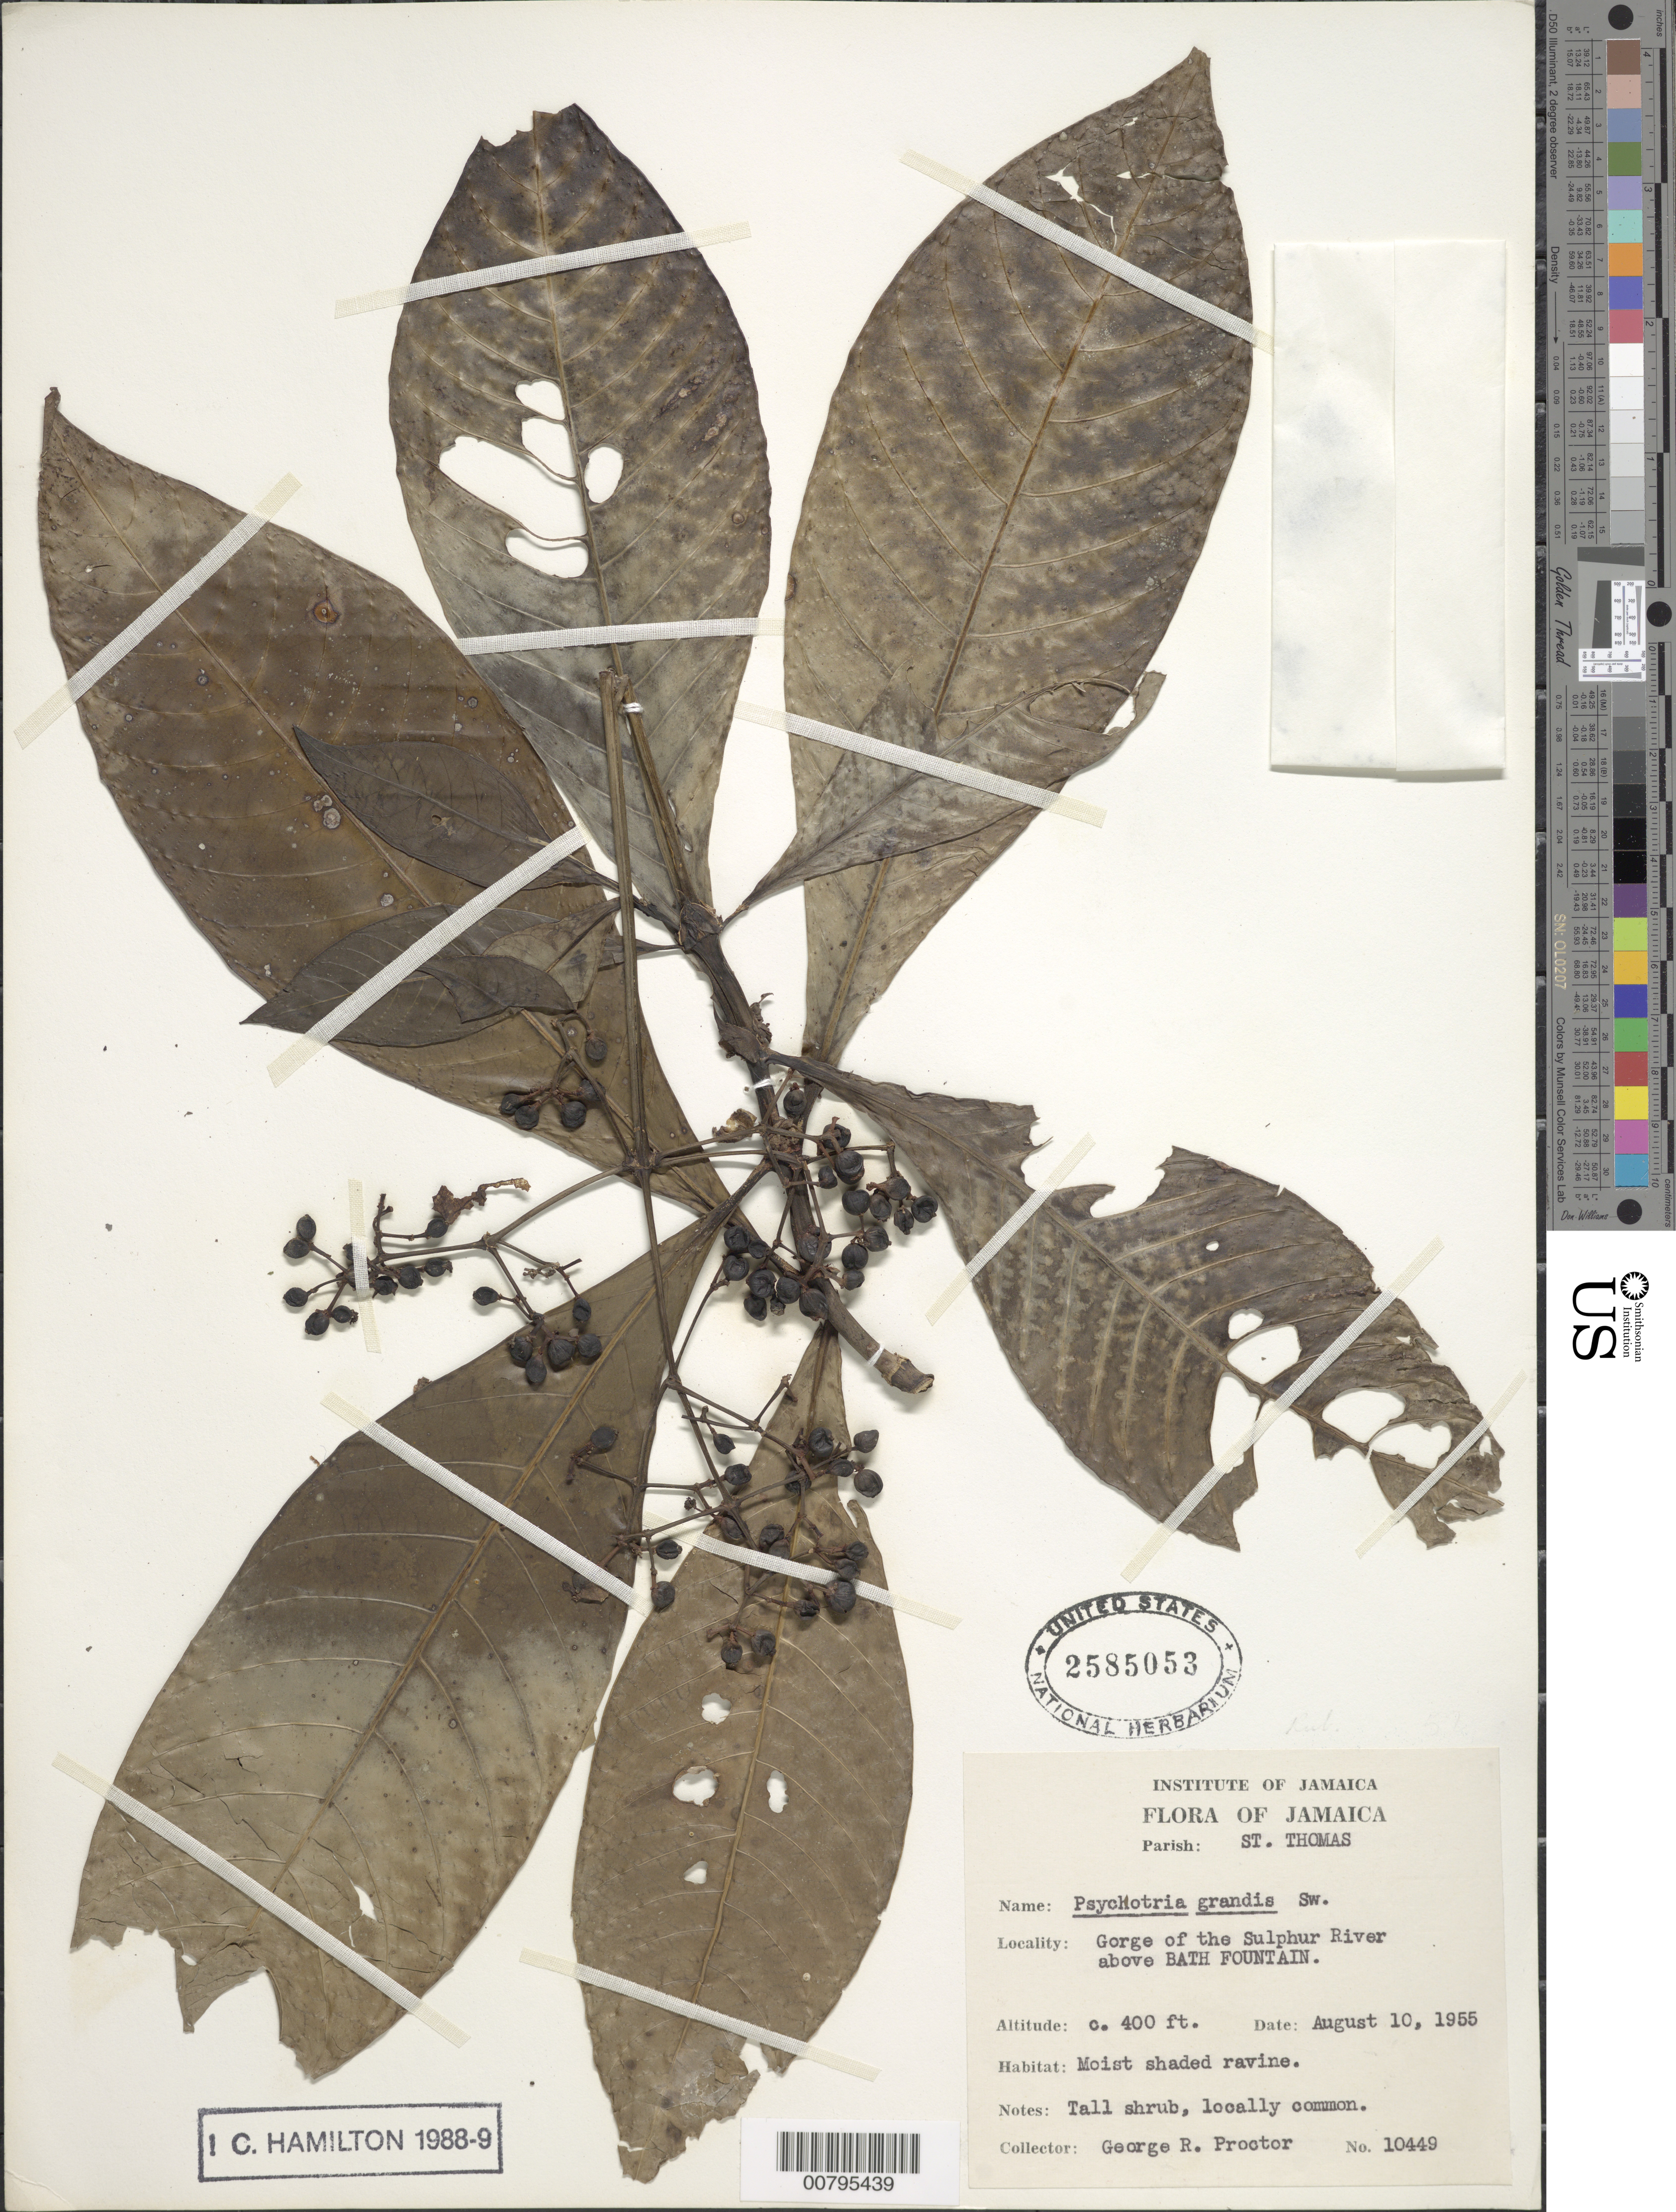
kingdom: Plantae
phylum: Tracheophyta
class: Magnoliopsida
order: Gentianales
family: Rubiaceae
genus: Psychotria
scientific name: Psychotria grandis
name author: Sw.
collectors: G. R. Proctor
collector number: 10449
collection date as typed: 10 Aug 1955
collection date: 1955-08-10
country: Jamaica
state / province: Saint Thomas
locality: Gorge of the Sulphur River, above Bath Fountain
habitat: Moist shaded ravine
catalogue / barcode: US 2585053